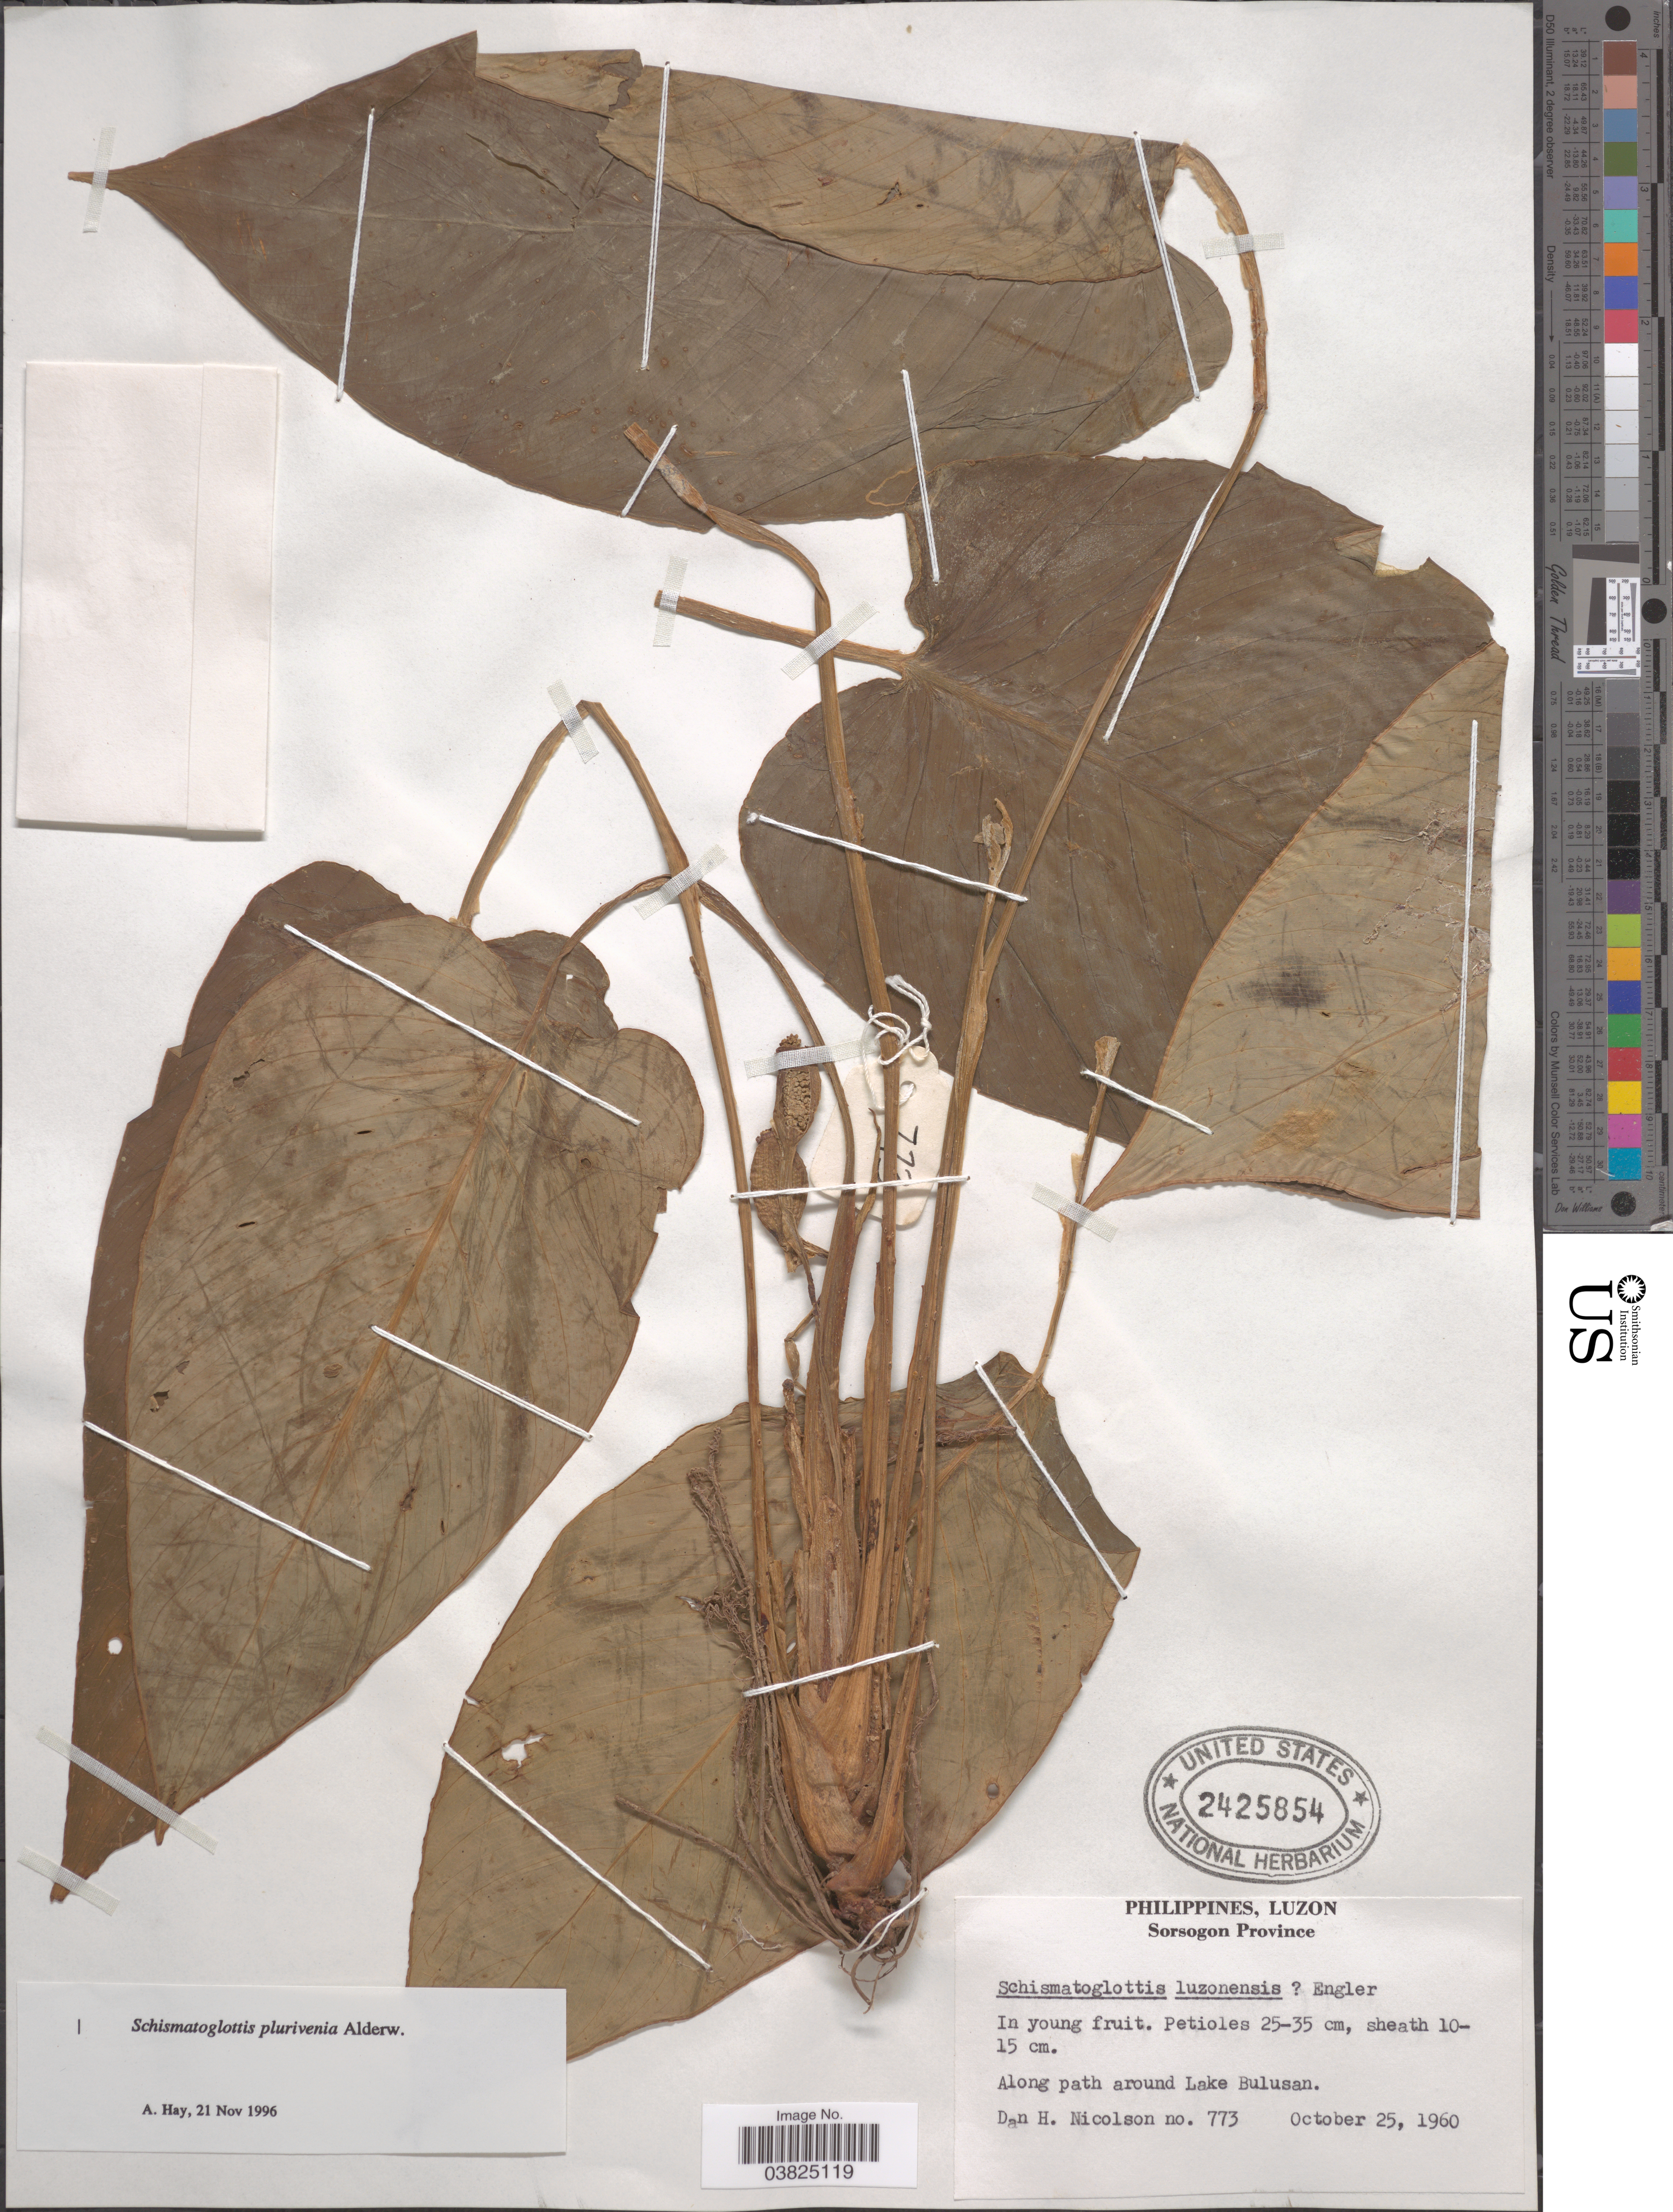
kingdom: Plantae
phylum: Tracheophyta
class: Liliopsida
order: Alismatales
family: Araceae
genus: Schismatoglottis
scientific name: Schismatoglottis plurivenia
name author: Alderw.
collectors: D. H. Nicolson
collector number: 773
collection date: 1960-10-25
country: Philippines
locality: Luzon. Sorsogon Province. Along path around Lake Bulusan.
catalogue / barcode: US 2425854